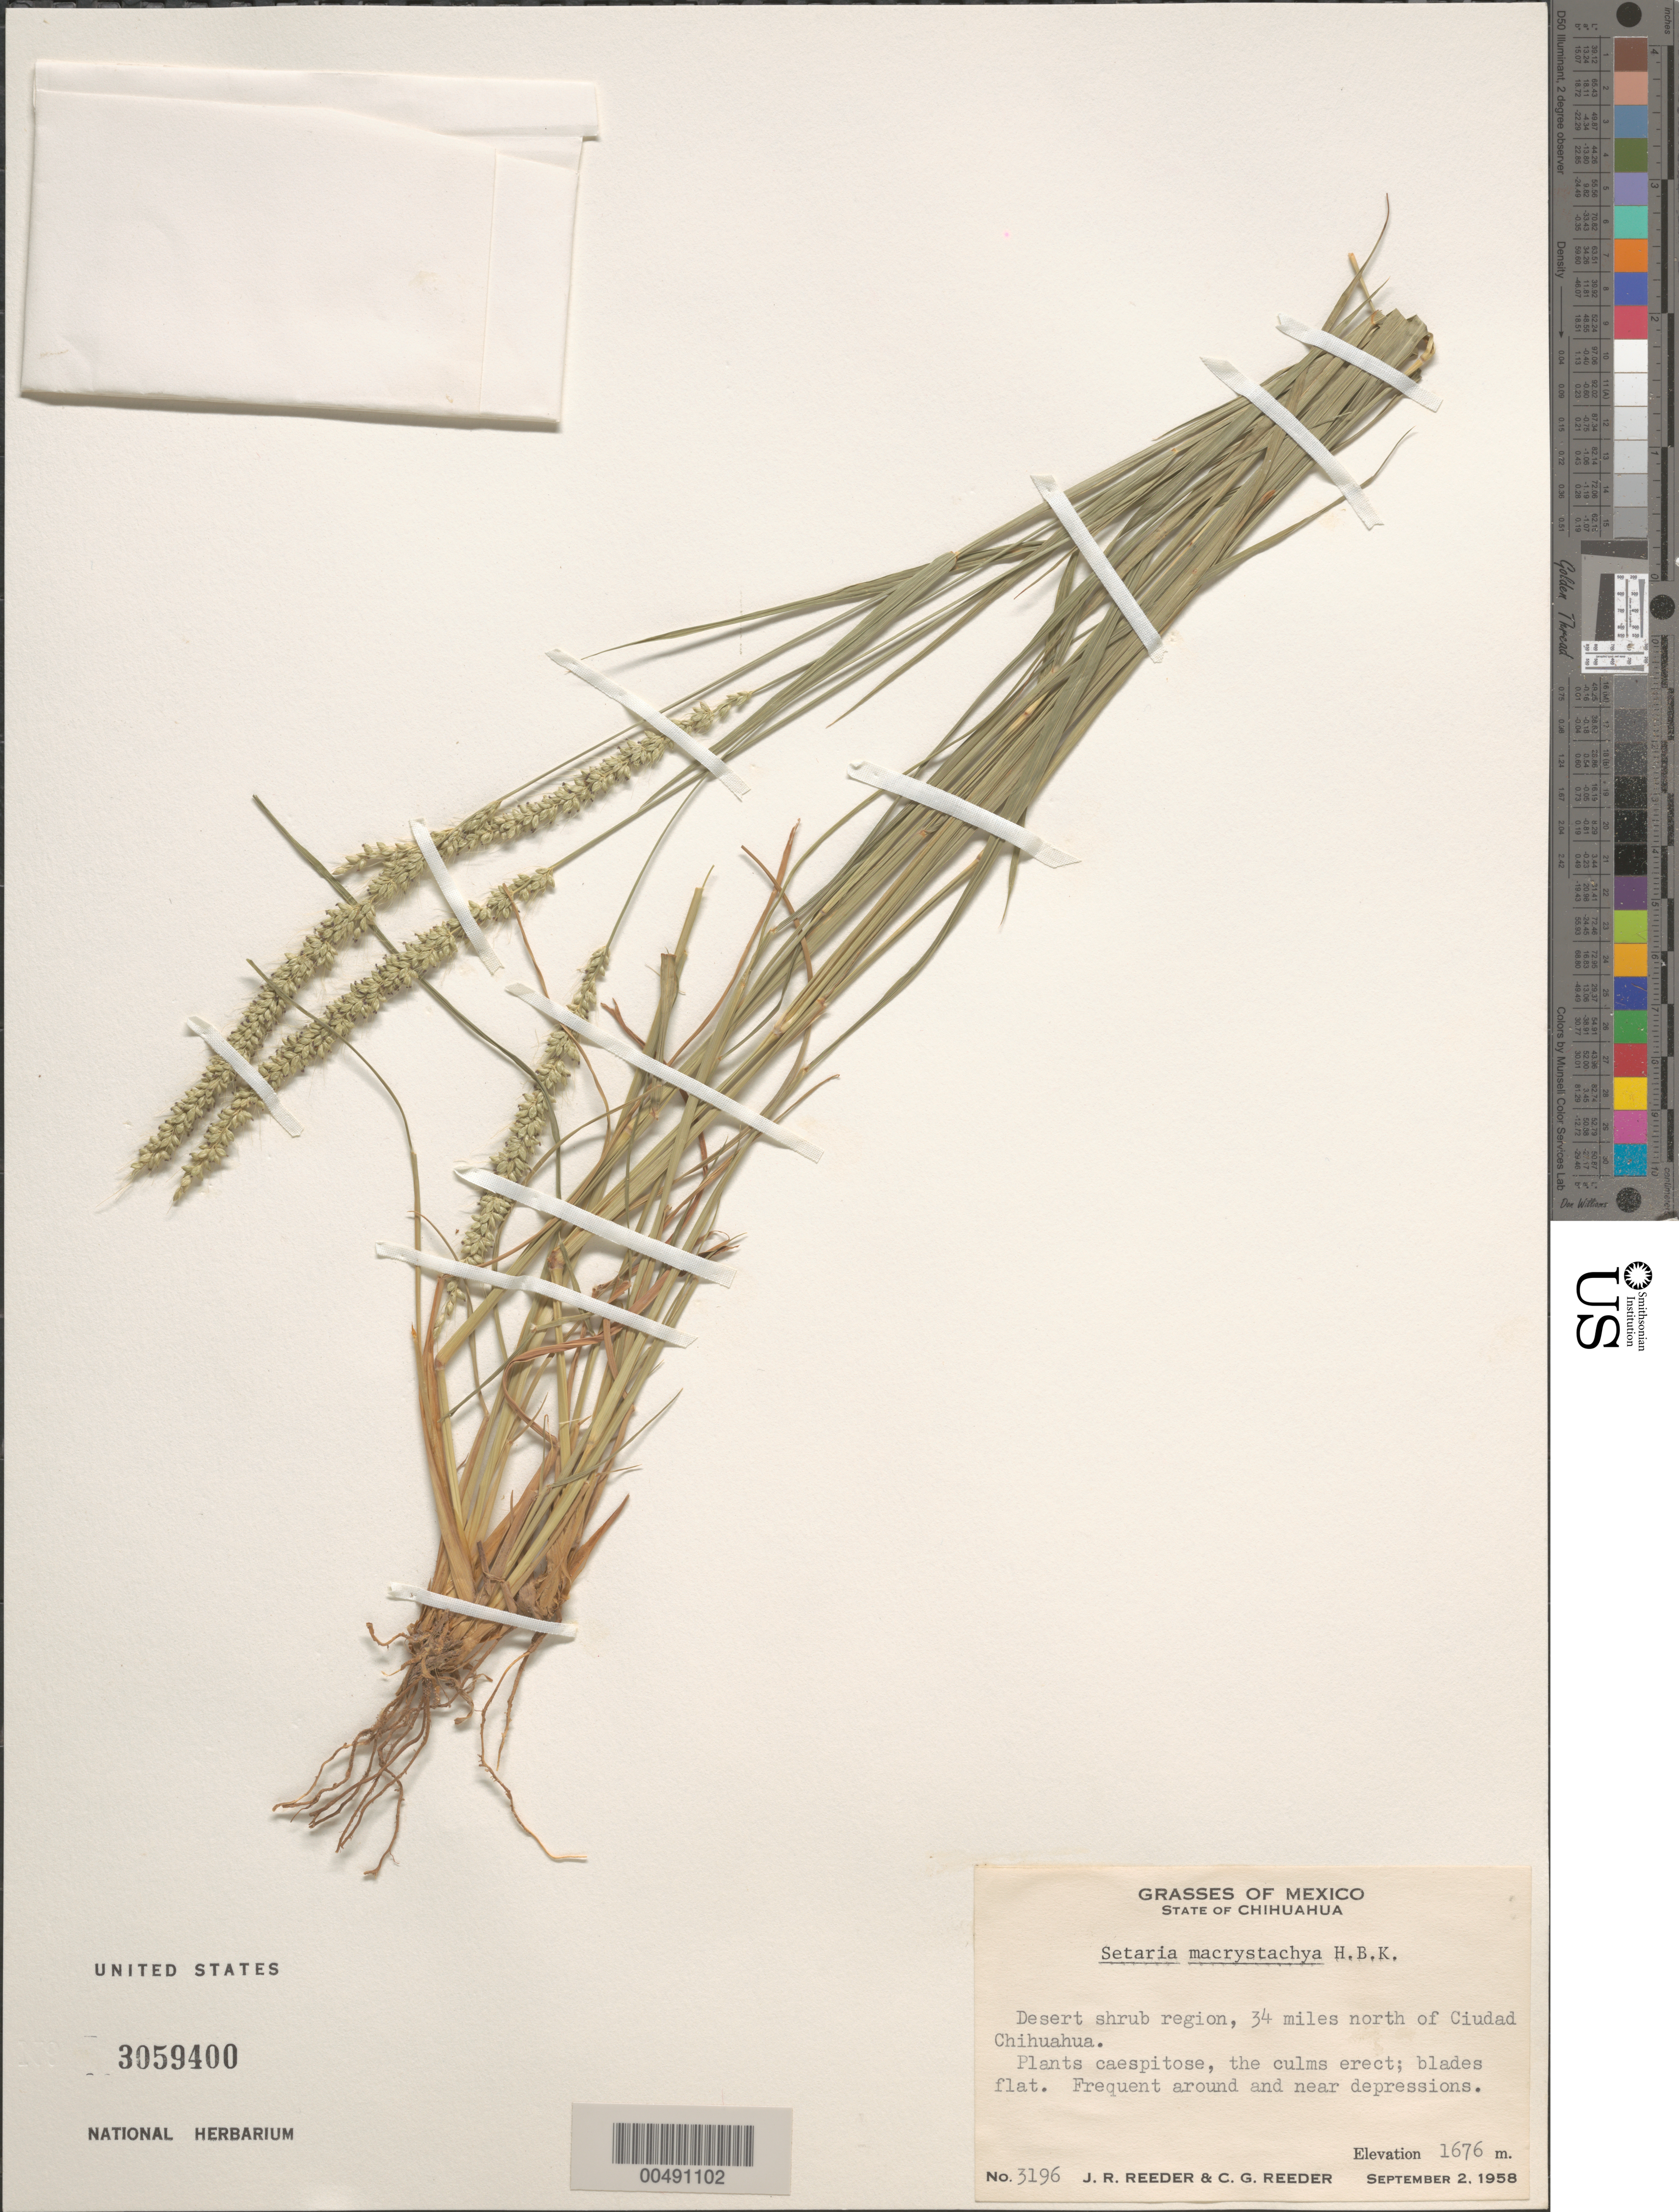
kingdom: Plantae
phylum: Tracheophyta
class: Liliopsida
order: Poales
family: Poaceae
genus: Setaria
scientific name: Setaria macrostachya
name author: Kunth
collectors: J. R. Reeder & C. G. Reeder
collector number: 3196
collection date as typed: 2 Sep 1958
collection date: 1958-09-02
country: Mexico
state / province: Chihuahua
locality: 34 mi N of Ciudad Chihuahua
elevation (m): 1676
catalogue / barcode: US 3059400